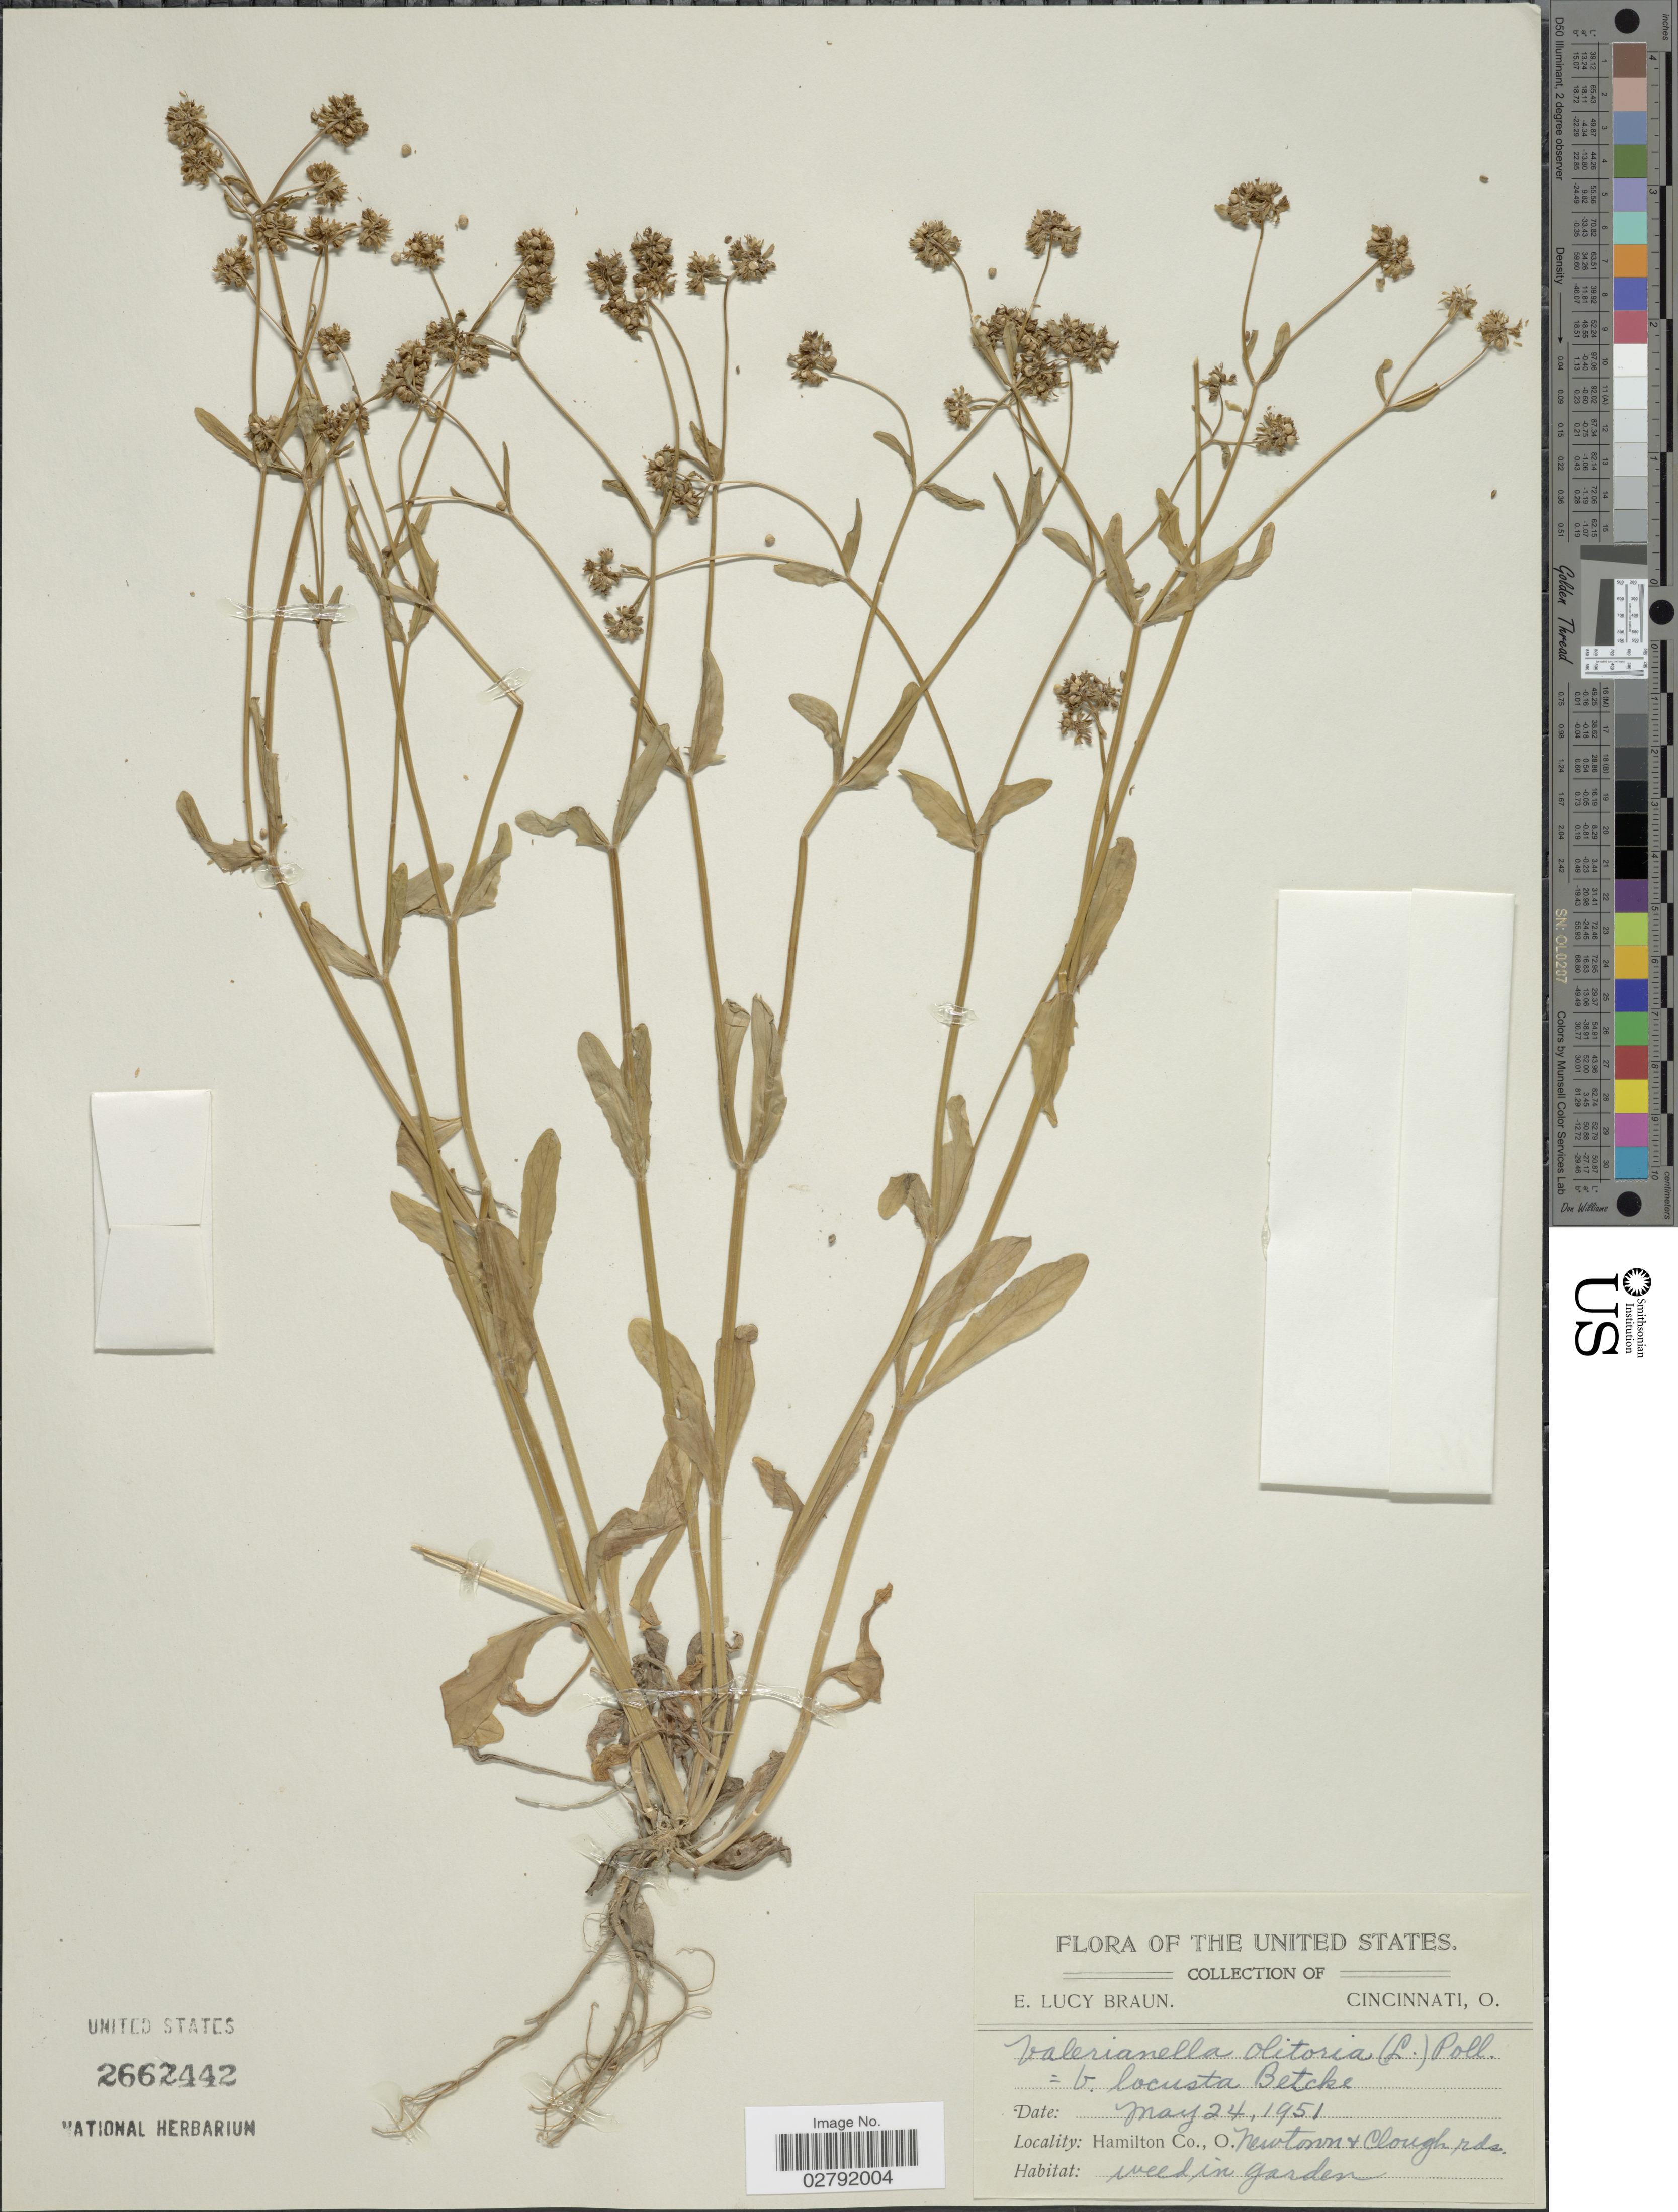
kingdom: Plantae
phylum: Tracheophyta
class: Magnoliopsida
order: Dipsacales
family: Caprifoliaceae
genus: Valerianella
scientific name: Valerianella olitoria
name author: (L.) Pollich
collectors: E. L. Braun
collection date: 1951-05-24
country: United States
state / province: Ohio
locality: Hamilton Co. Newtown & Clough rds.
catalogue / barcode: US 2662442